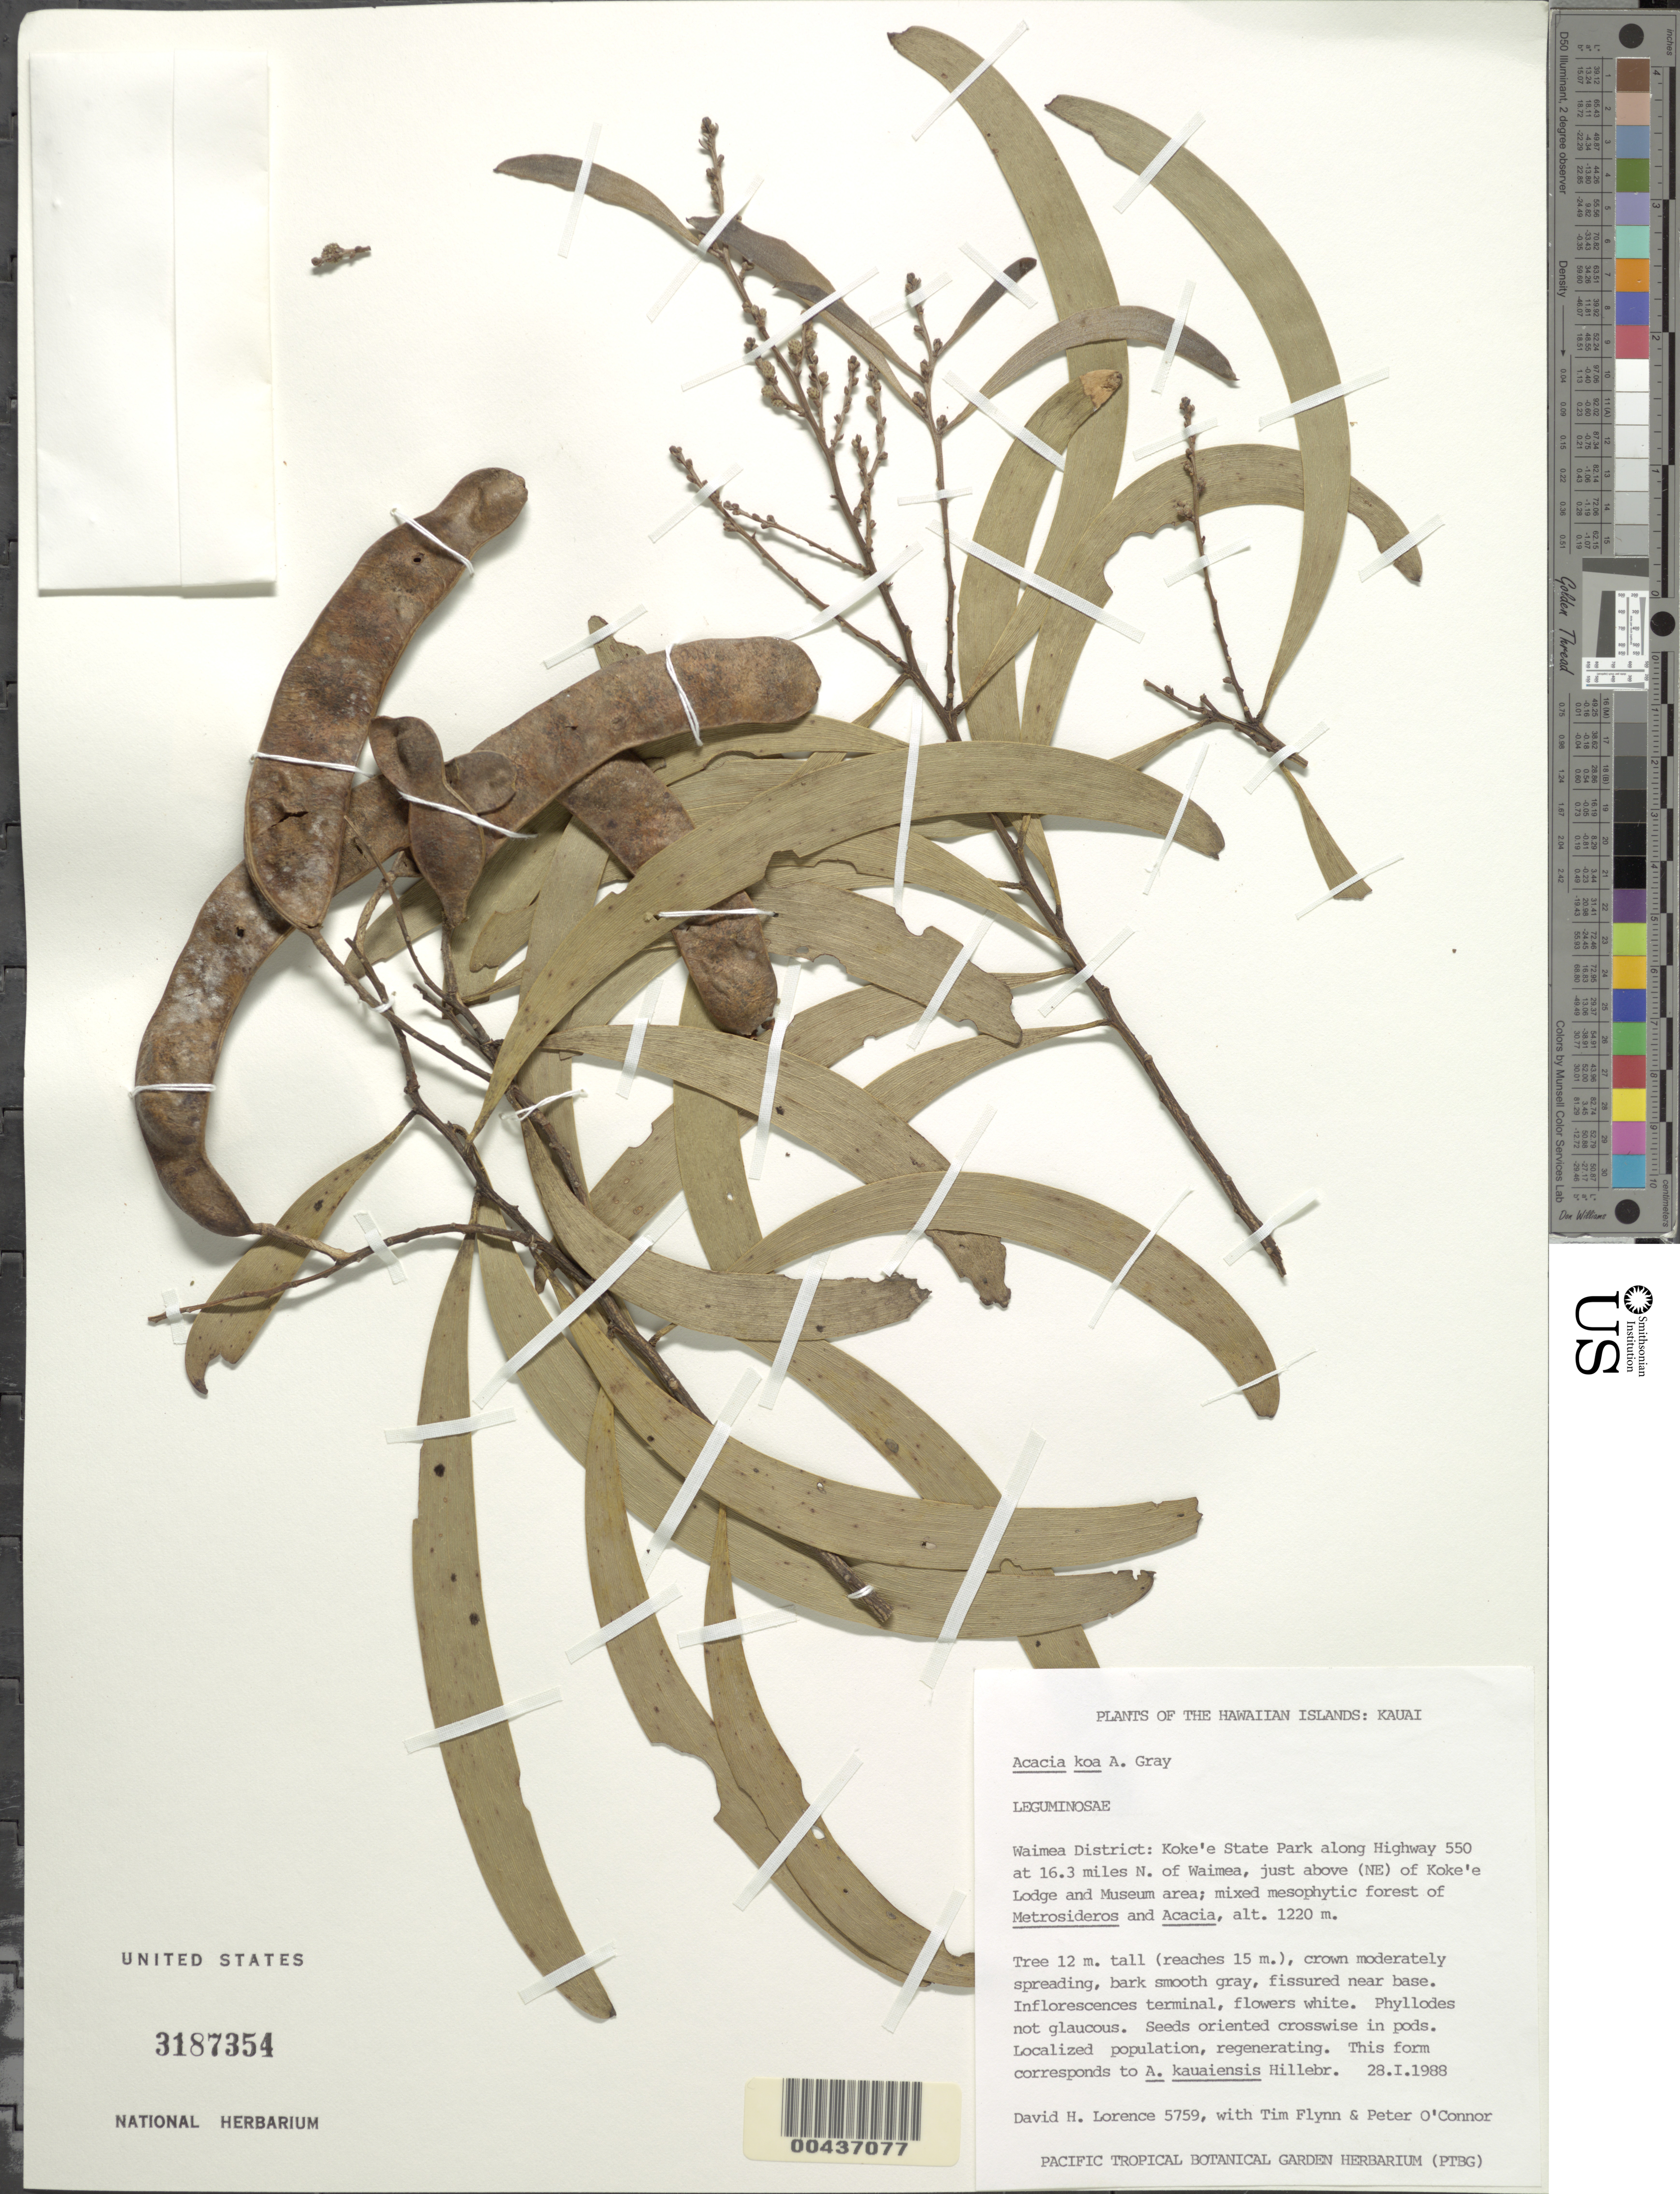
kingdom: Plantae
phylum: Tracheophyta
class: Magnoliopsida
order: Fabales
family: Fabaceae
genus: Acacia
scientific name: Acacia koa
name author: A. Gray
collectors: D. Lorence, T. W. Flynn & P. O'Connor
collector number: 5759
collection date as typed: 28 Jan 1988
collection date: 1988-01-28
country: United States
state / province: Hawaii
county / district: Kauai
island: Kaua'i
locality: Kauai, Waimea District, Koke'e State Park along Hwy 550 at 16.3 miles N of Waimea, just above (NE of) Koke'e Lodge ...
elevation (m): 1220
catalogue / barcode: US 3187354